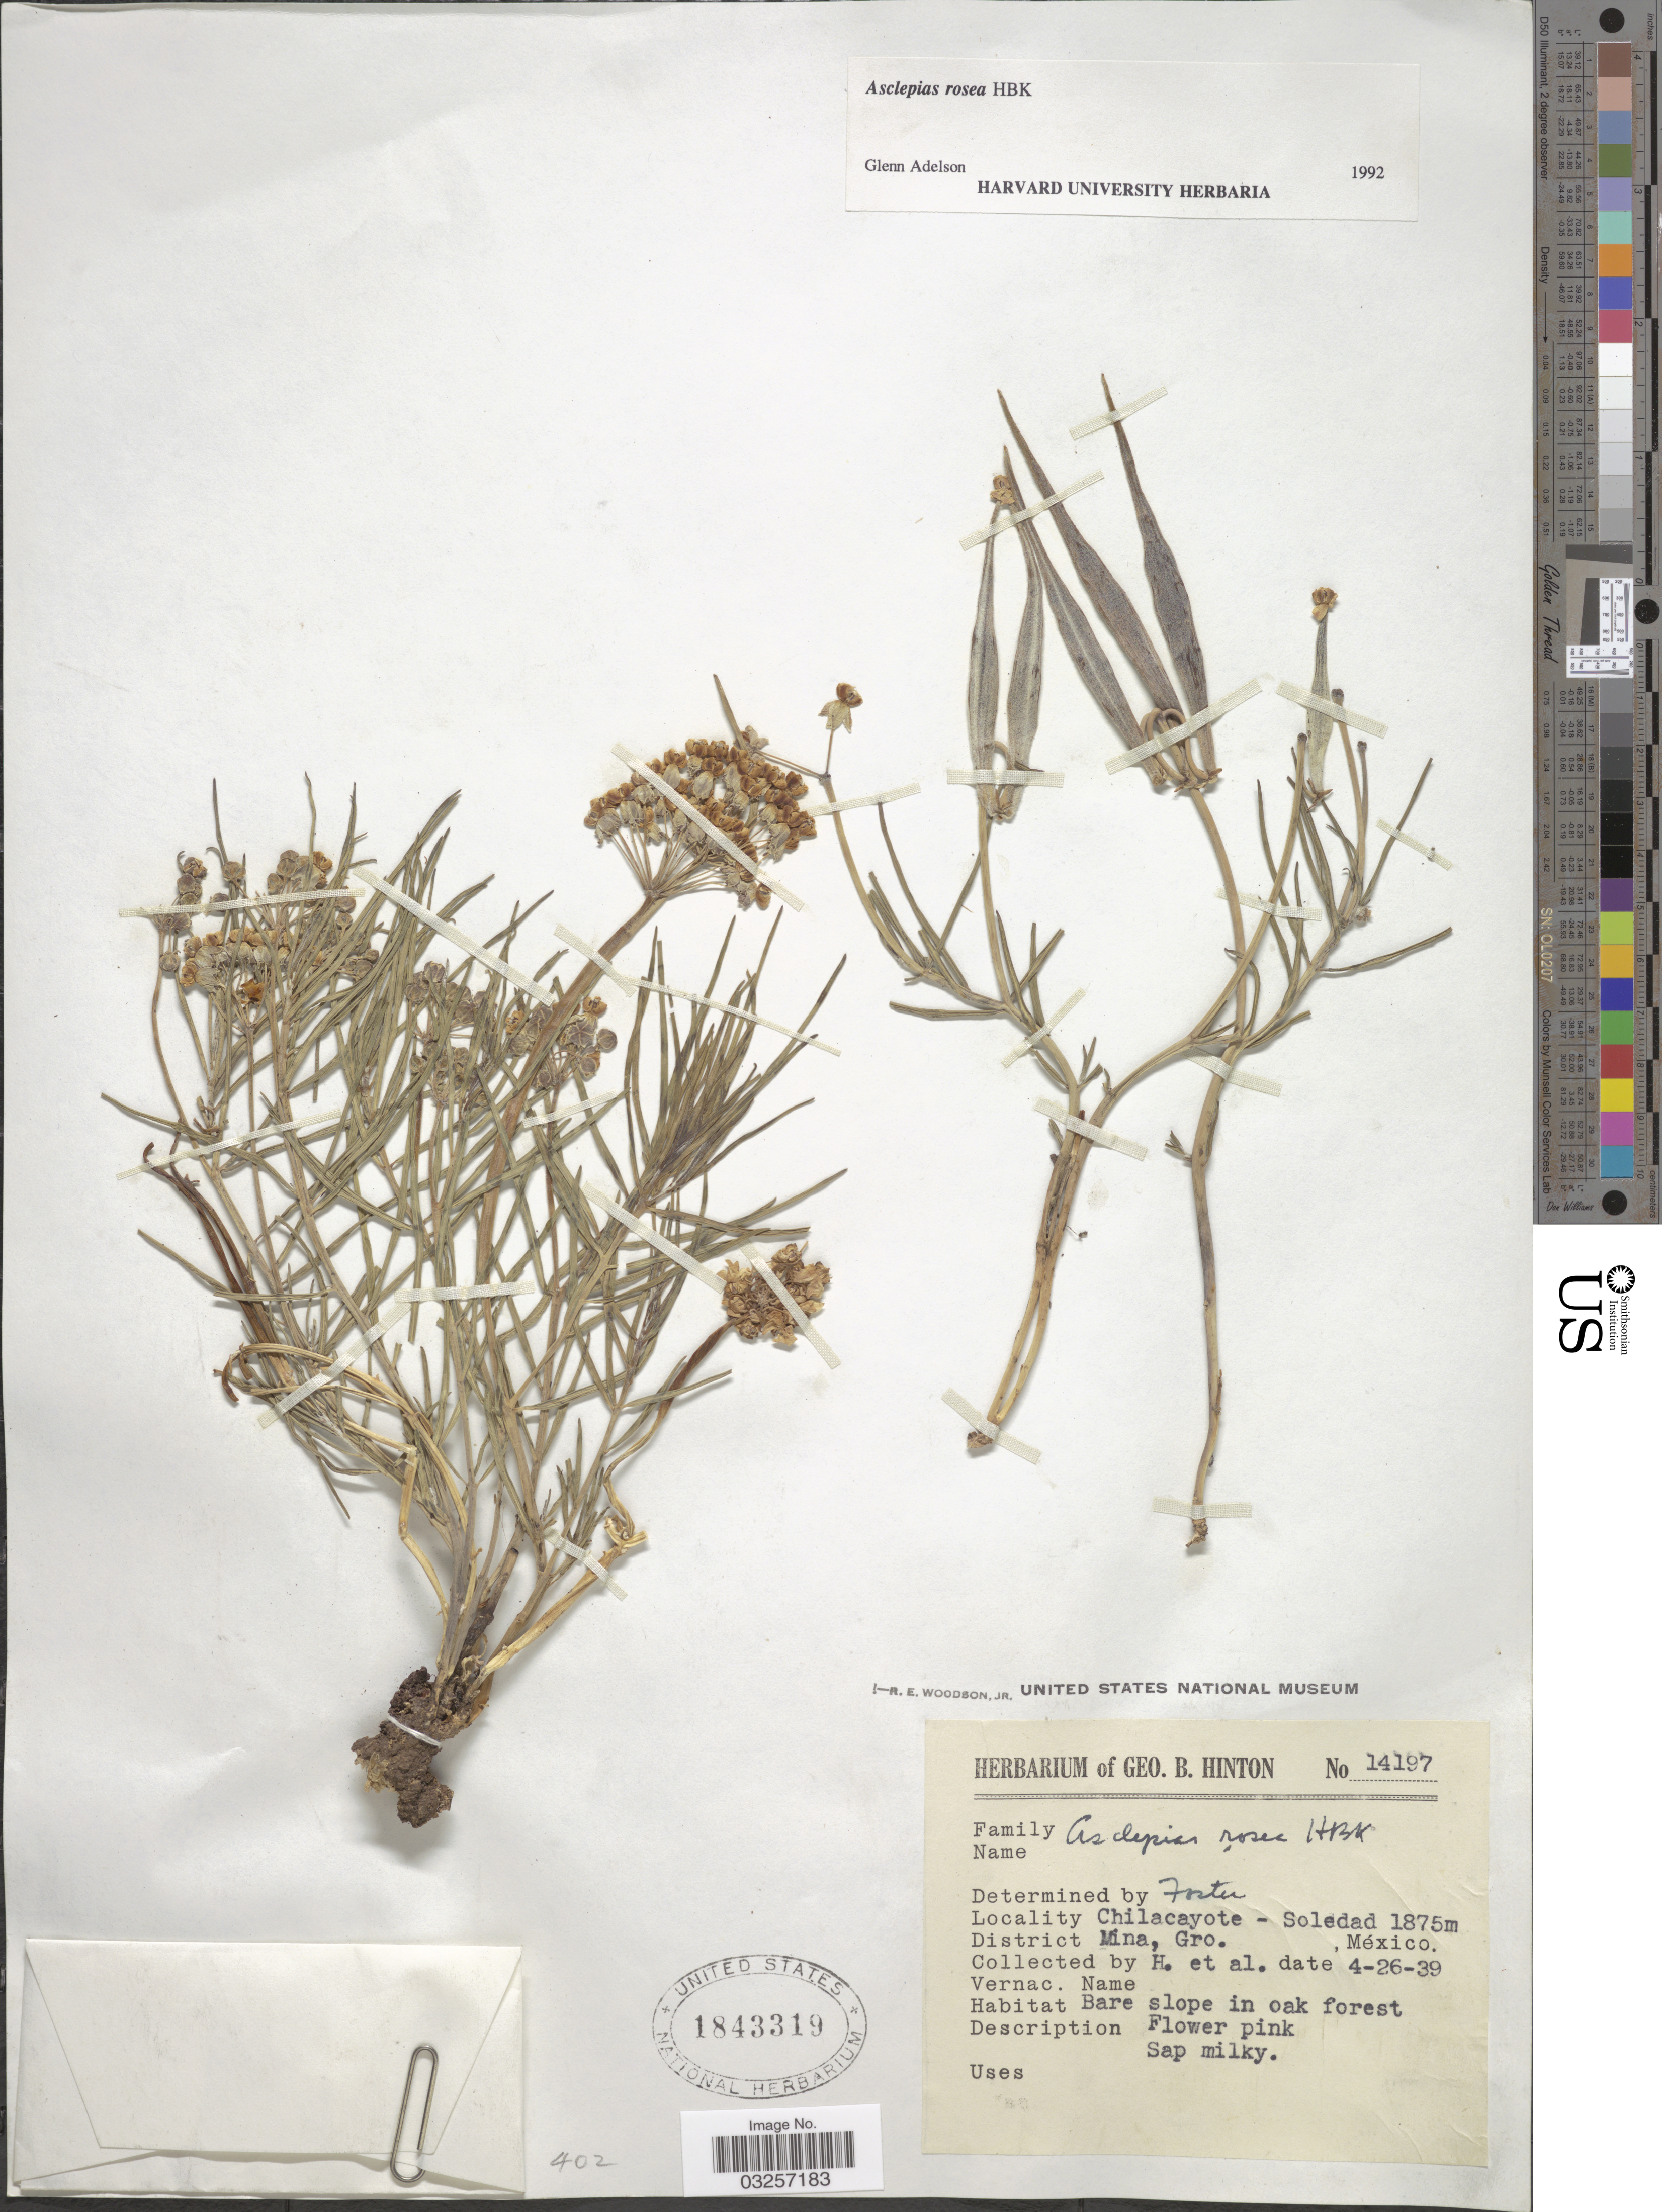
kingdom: Plantae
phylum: Tracheophyta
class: Magnoliopsida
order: Gentianales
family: Apocynaceae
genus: Asclepias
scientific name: Asclepias rosea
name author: Kunth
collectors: G. B. Hinton & et al.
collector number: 14197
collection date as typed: Transcribed d/m/y: 26/4/39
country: Mexico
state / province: Guerrero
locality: Chilacayote - Soledad. District Mina.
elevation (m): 1875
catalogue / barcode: US 1843319